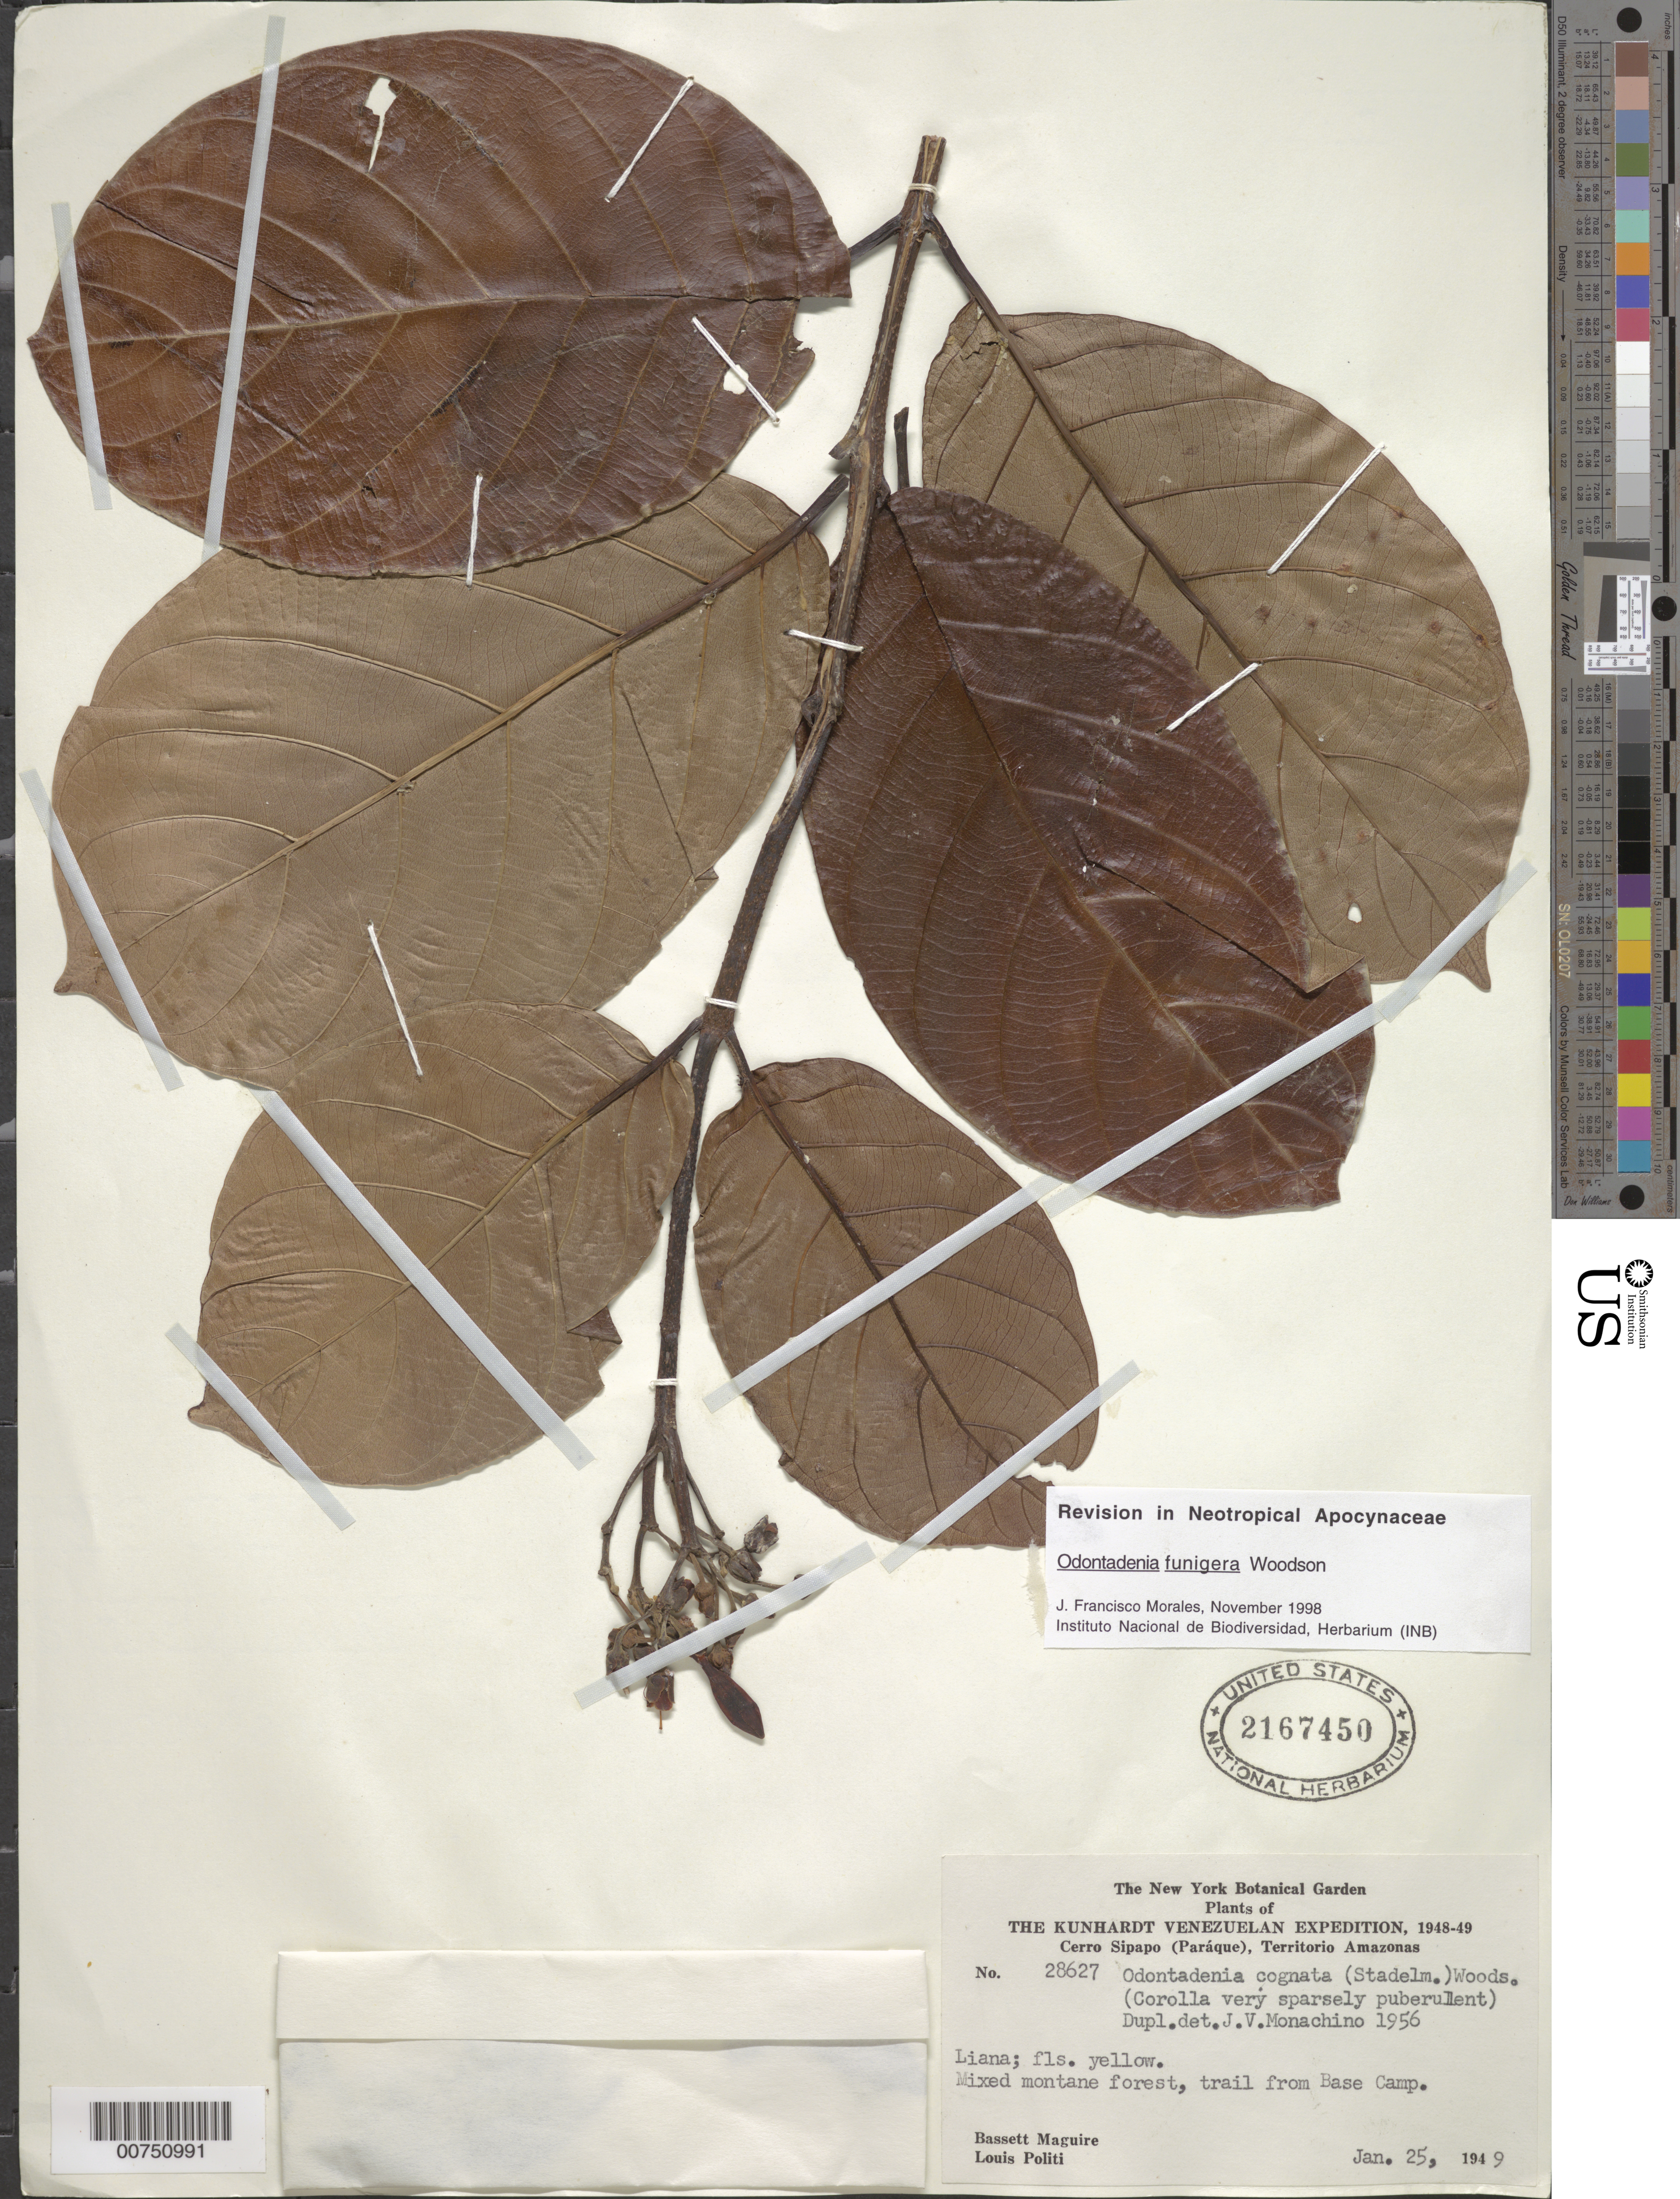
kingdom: Plantae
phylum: Tracheophyta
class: Magnoliopsida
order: Gentianales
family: Apocynaceae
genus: Odontadenia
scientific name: Odontadenia funigera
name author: Woodson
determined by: Morales, J. F.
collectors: B. Maguire & L. Politi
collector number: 28627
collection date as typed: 25-Jan-49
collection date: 1949-01-25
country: Venezuela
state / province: Amazonas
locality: Cerro Sipapo (Paráque), Base Camp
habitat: Mixed montane forest, trail from base camp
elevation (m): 125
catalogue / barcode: US 2167450